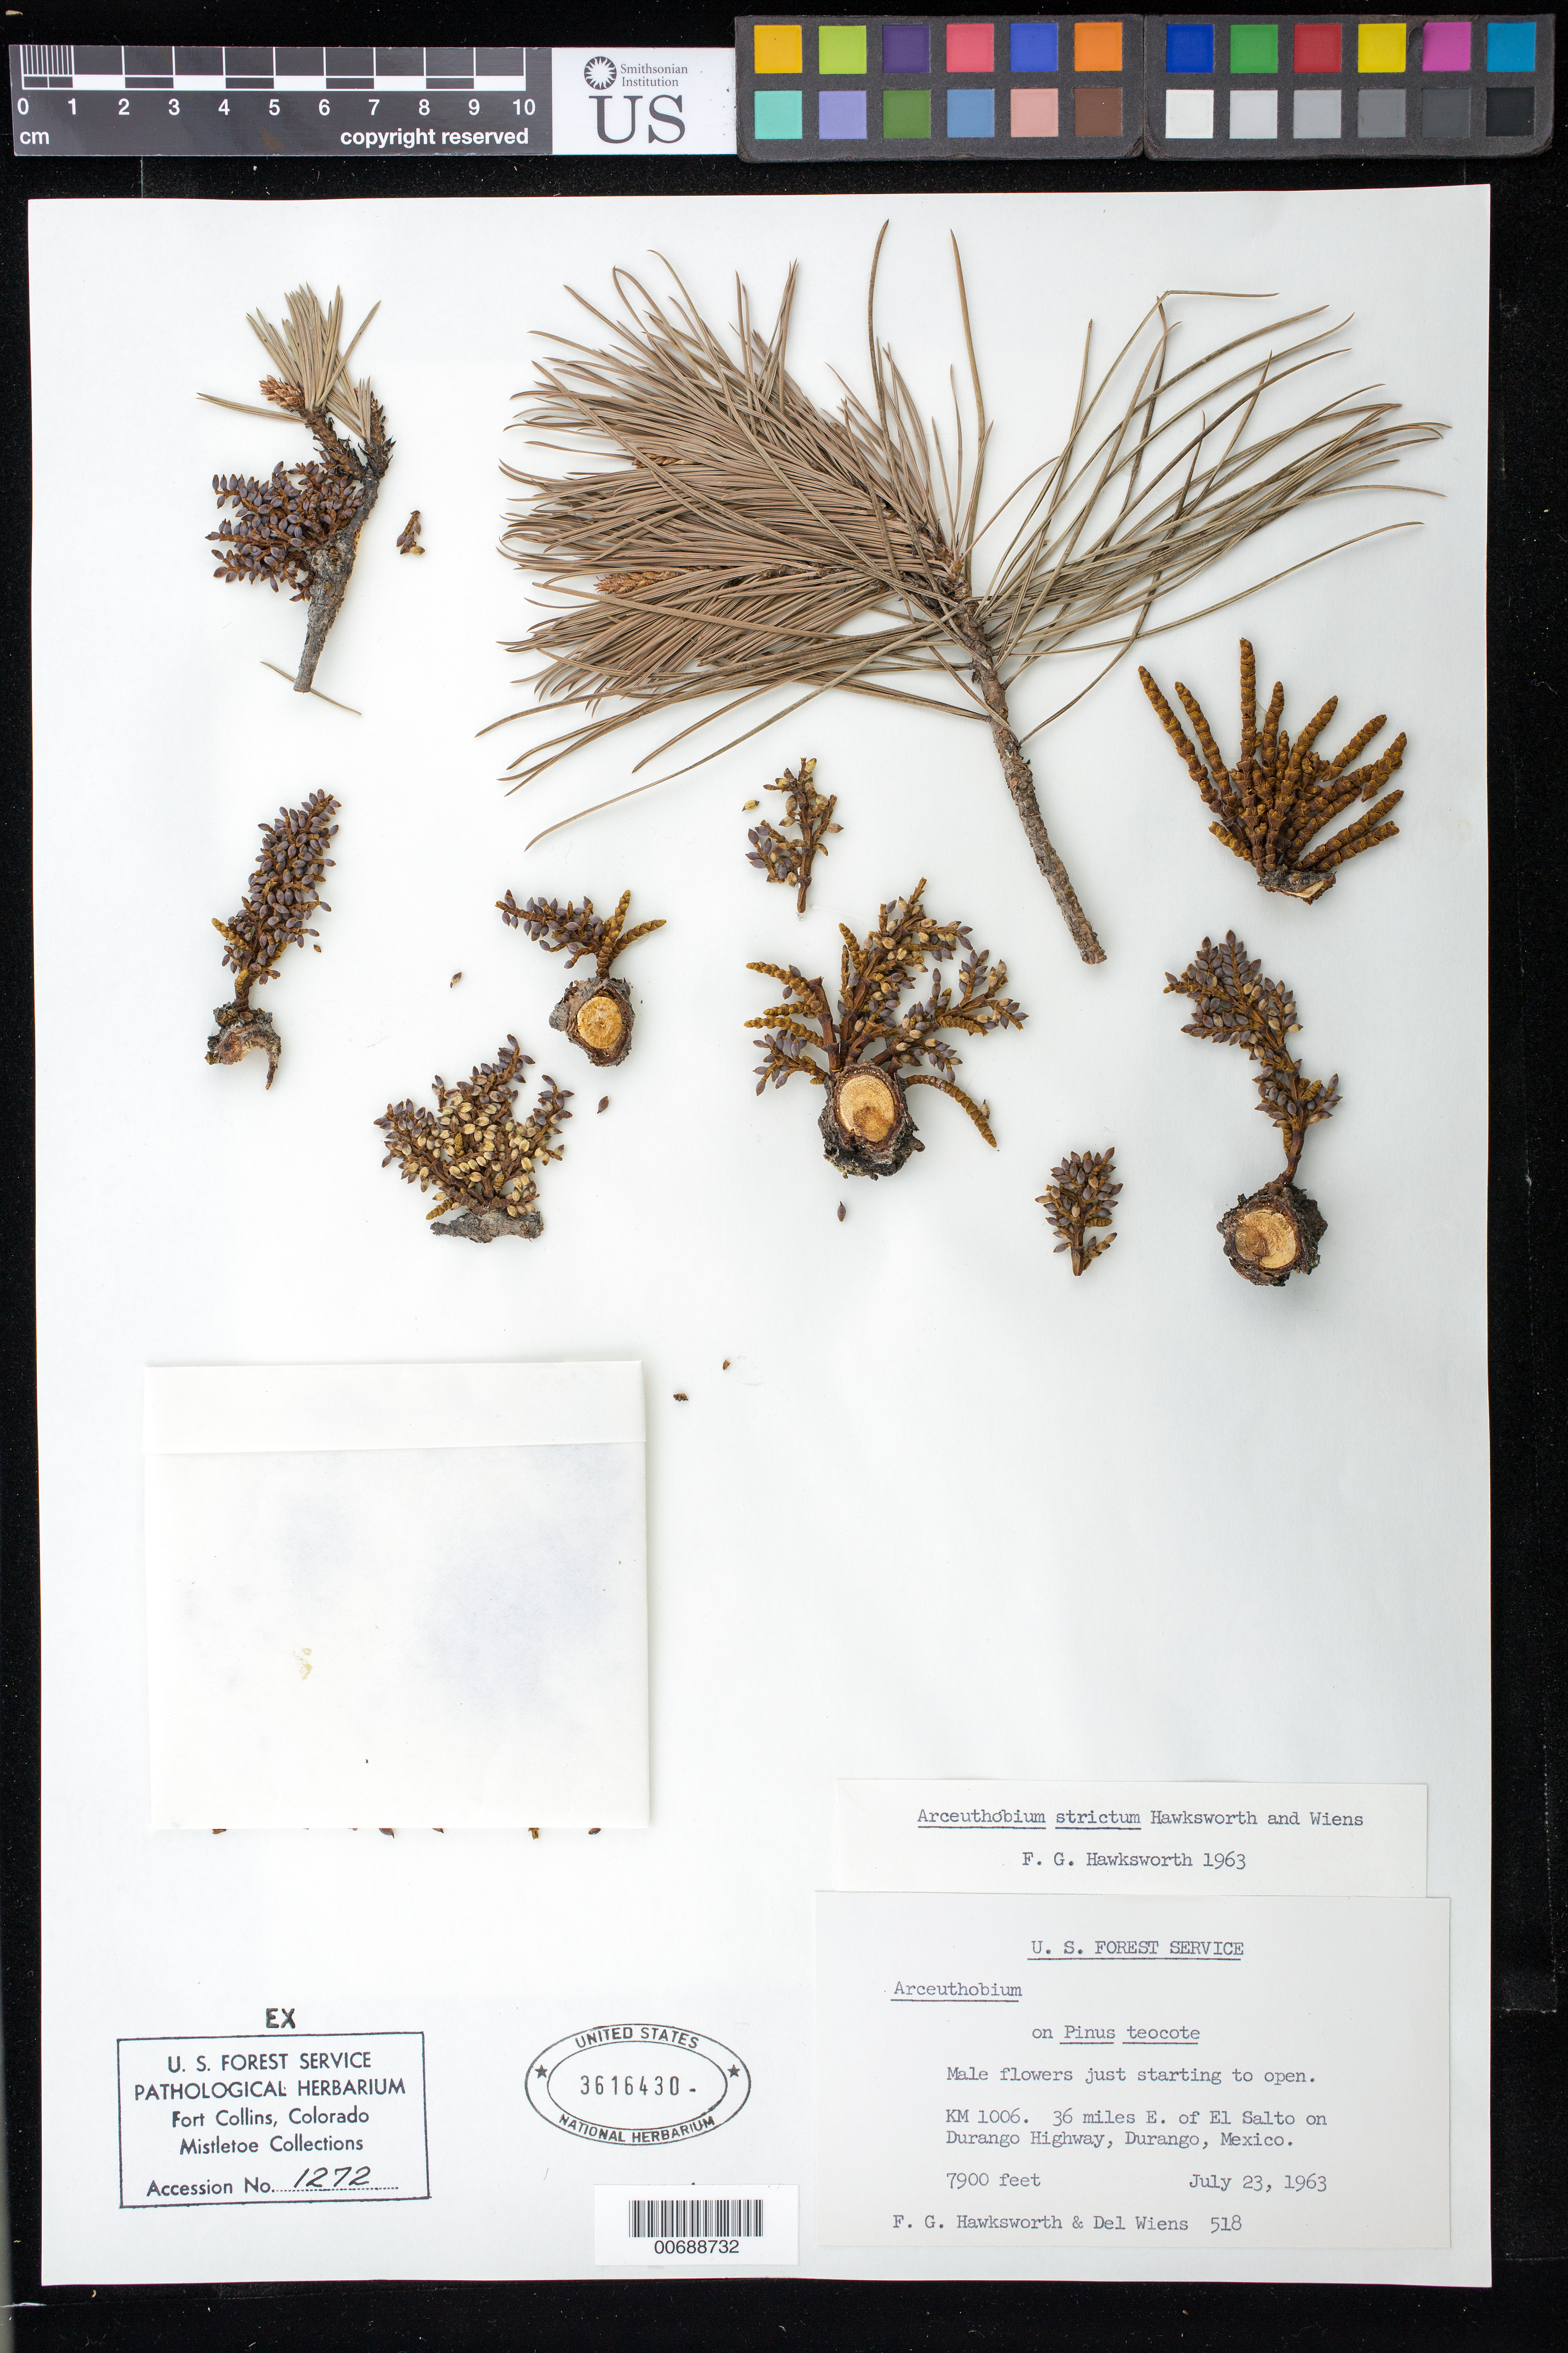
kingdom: Plantae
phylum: Tracheophyta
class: Magnoliopsida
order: Santalales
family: Viscaceae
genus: Arceuthobium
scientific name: Arceuthobium strictum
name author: Hawksw. & Wiens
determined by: Hawksworth, F. G.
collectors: F. G. Hawksworth & D. Wiens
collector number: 518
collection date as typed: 23 Jul 1963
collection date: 1963-07-23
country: Mexico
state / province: Durango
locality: Km-1006. 36 mi E of El Salto on Durango Hwy.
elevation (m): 2408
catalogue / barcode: US 3616430